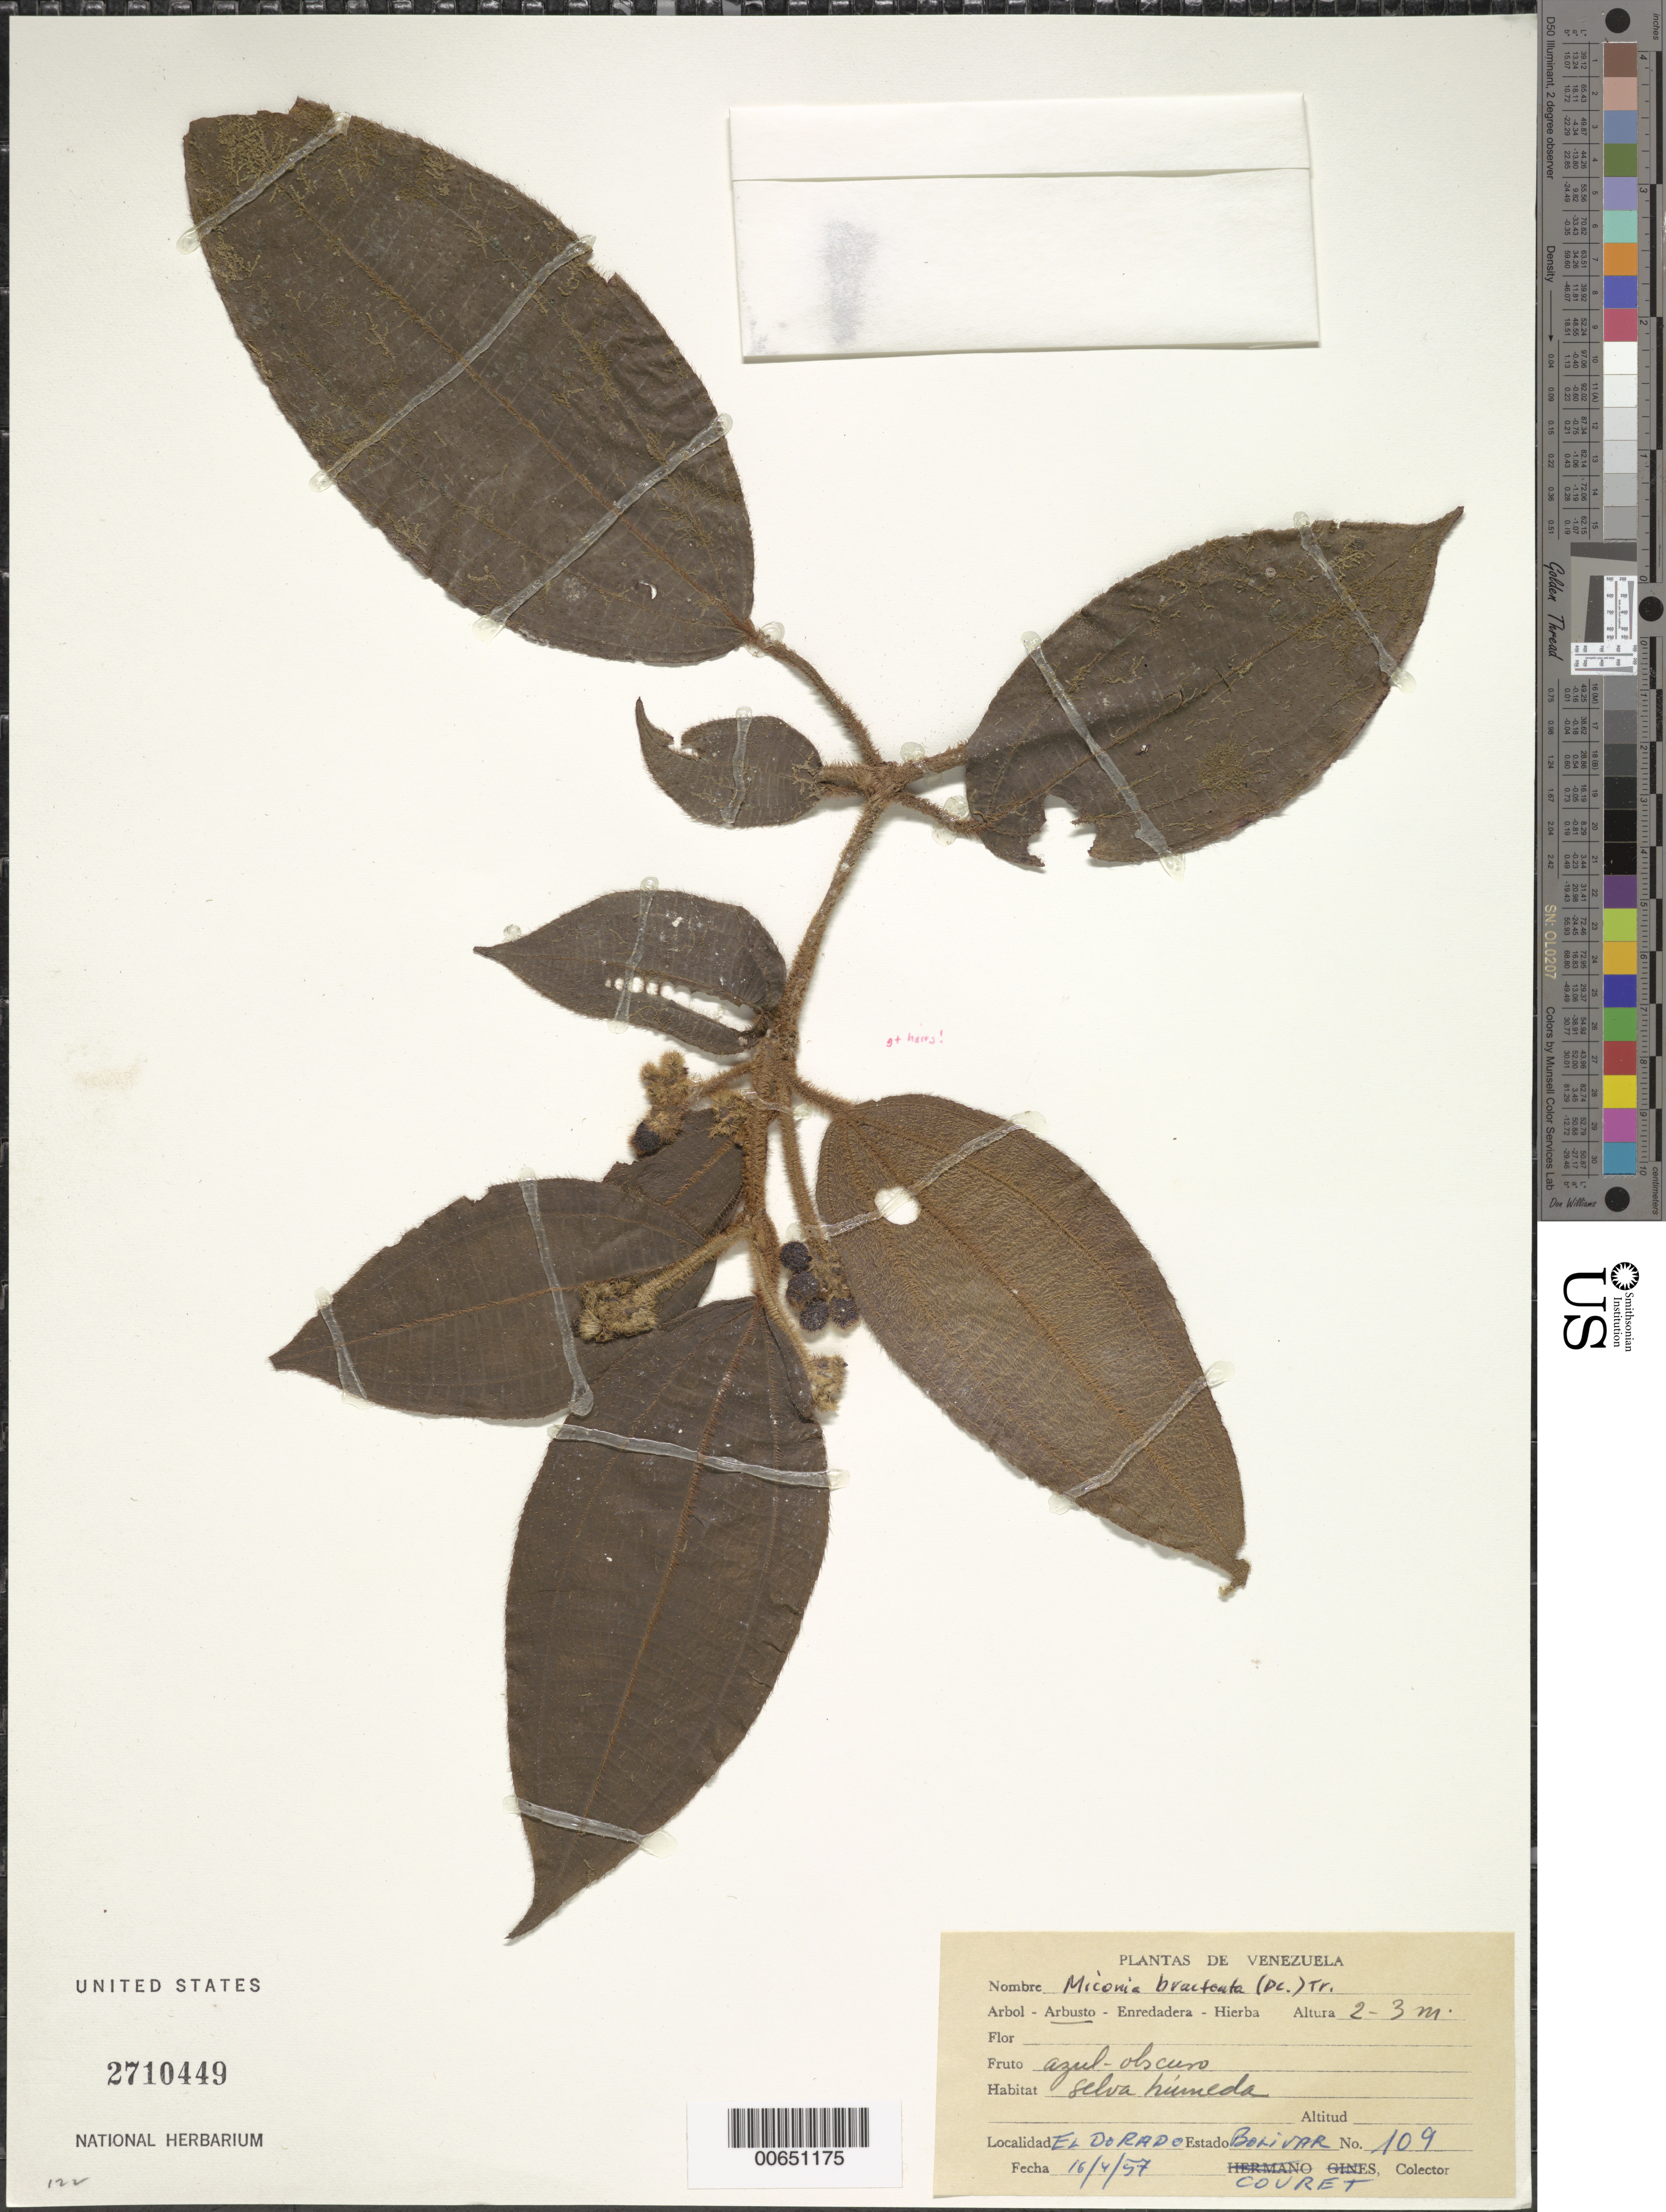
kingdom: Plantae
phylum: Tracheophyta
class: Magnoliopsida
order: Myrtales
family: Melastomataceae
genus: Miconia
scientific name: Miconia bracteata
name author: (DC.) Triana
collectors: -. Couret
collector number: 109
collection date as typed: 16-Apr-57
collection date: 1957-04-16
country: Venezuela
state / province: Bolívar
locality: El Dorado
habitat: Selva húmeda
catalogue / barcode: US 2710449